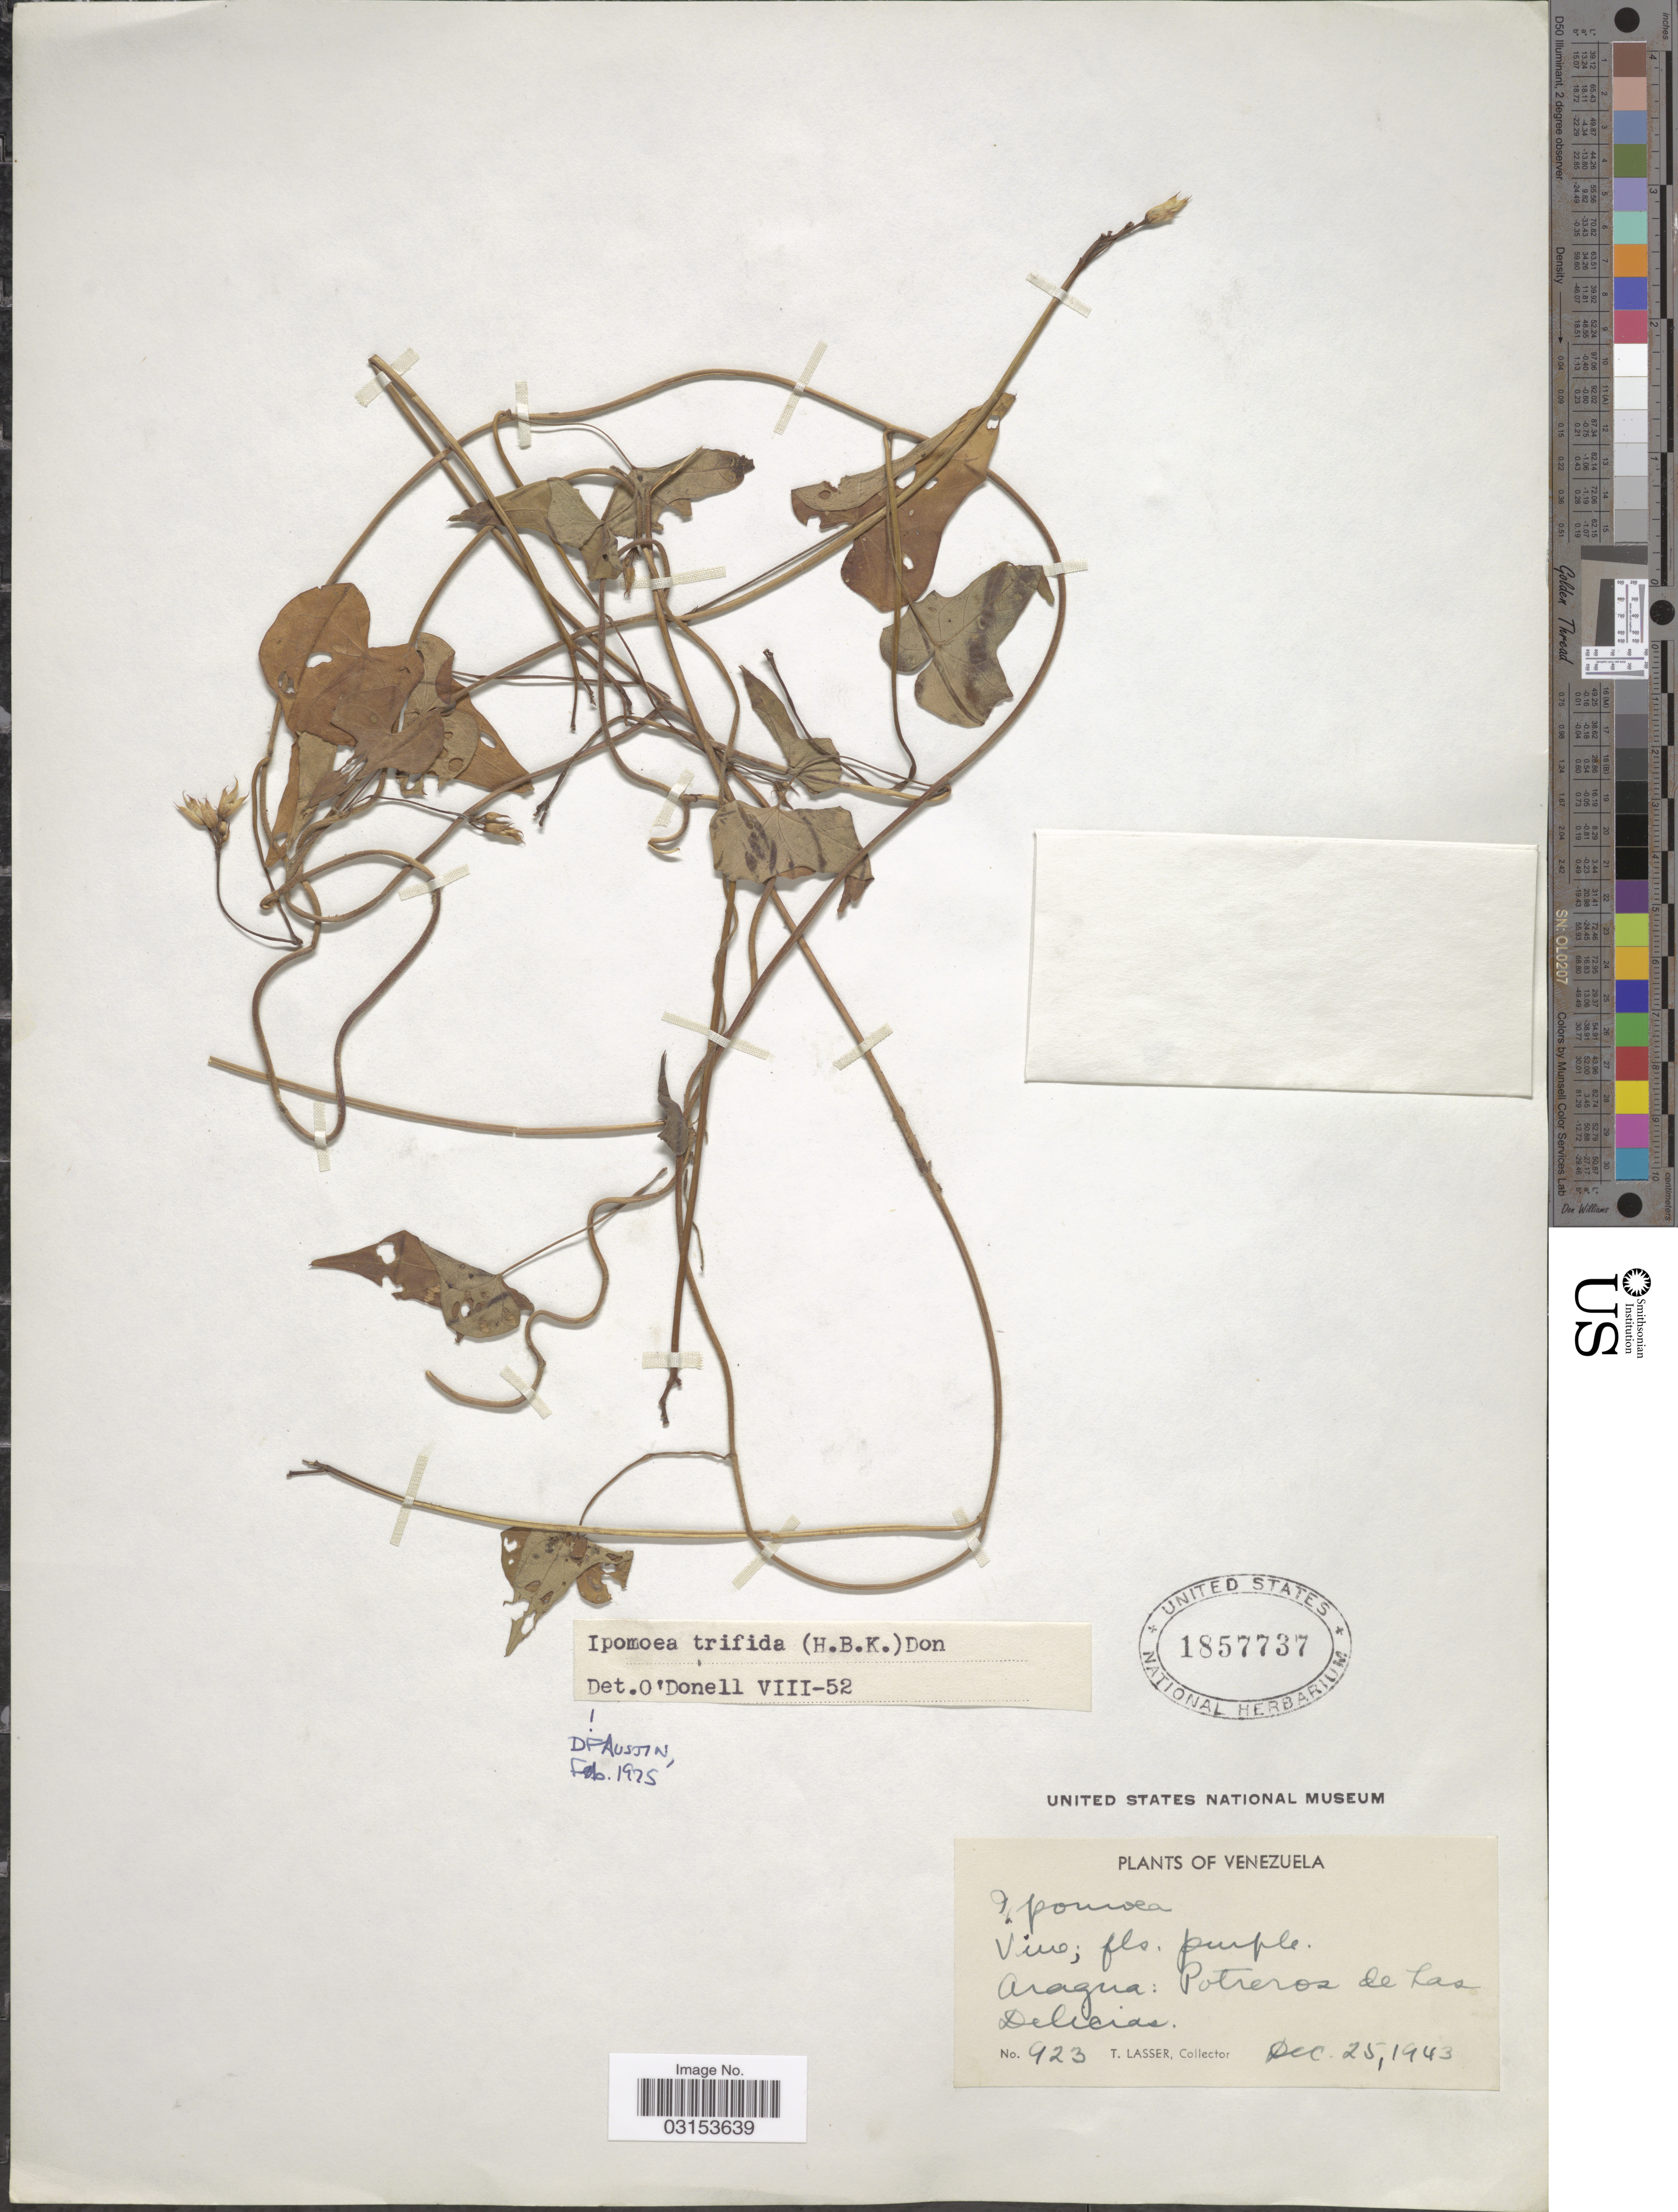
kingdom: Plantae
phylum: Tracheophyta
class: Magnoliopsida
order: Solanales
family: Convolvulaceae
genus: Ipomoea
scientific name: Ipomoea trifida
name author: (Kunth) G. Don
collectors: T. Lasser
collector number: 923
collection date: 1943-12-25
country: Venezuela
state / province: Aragua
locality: Potreros de Las Delicias.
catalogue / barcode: US 1857737